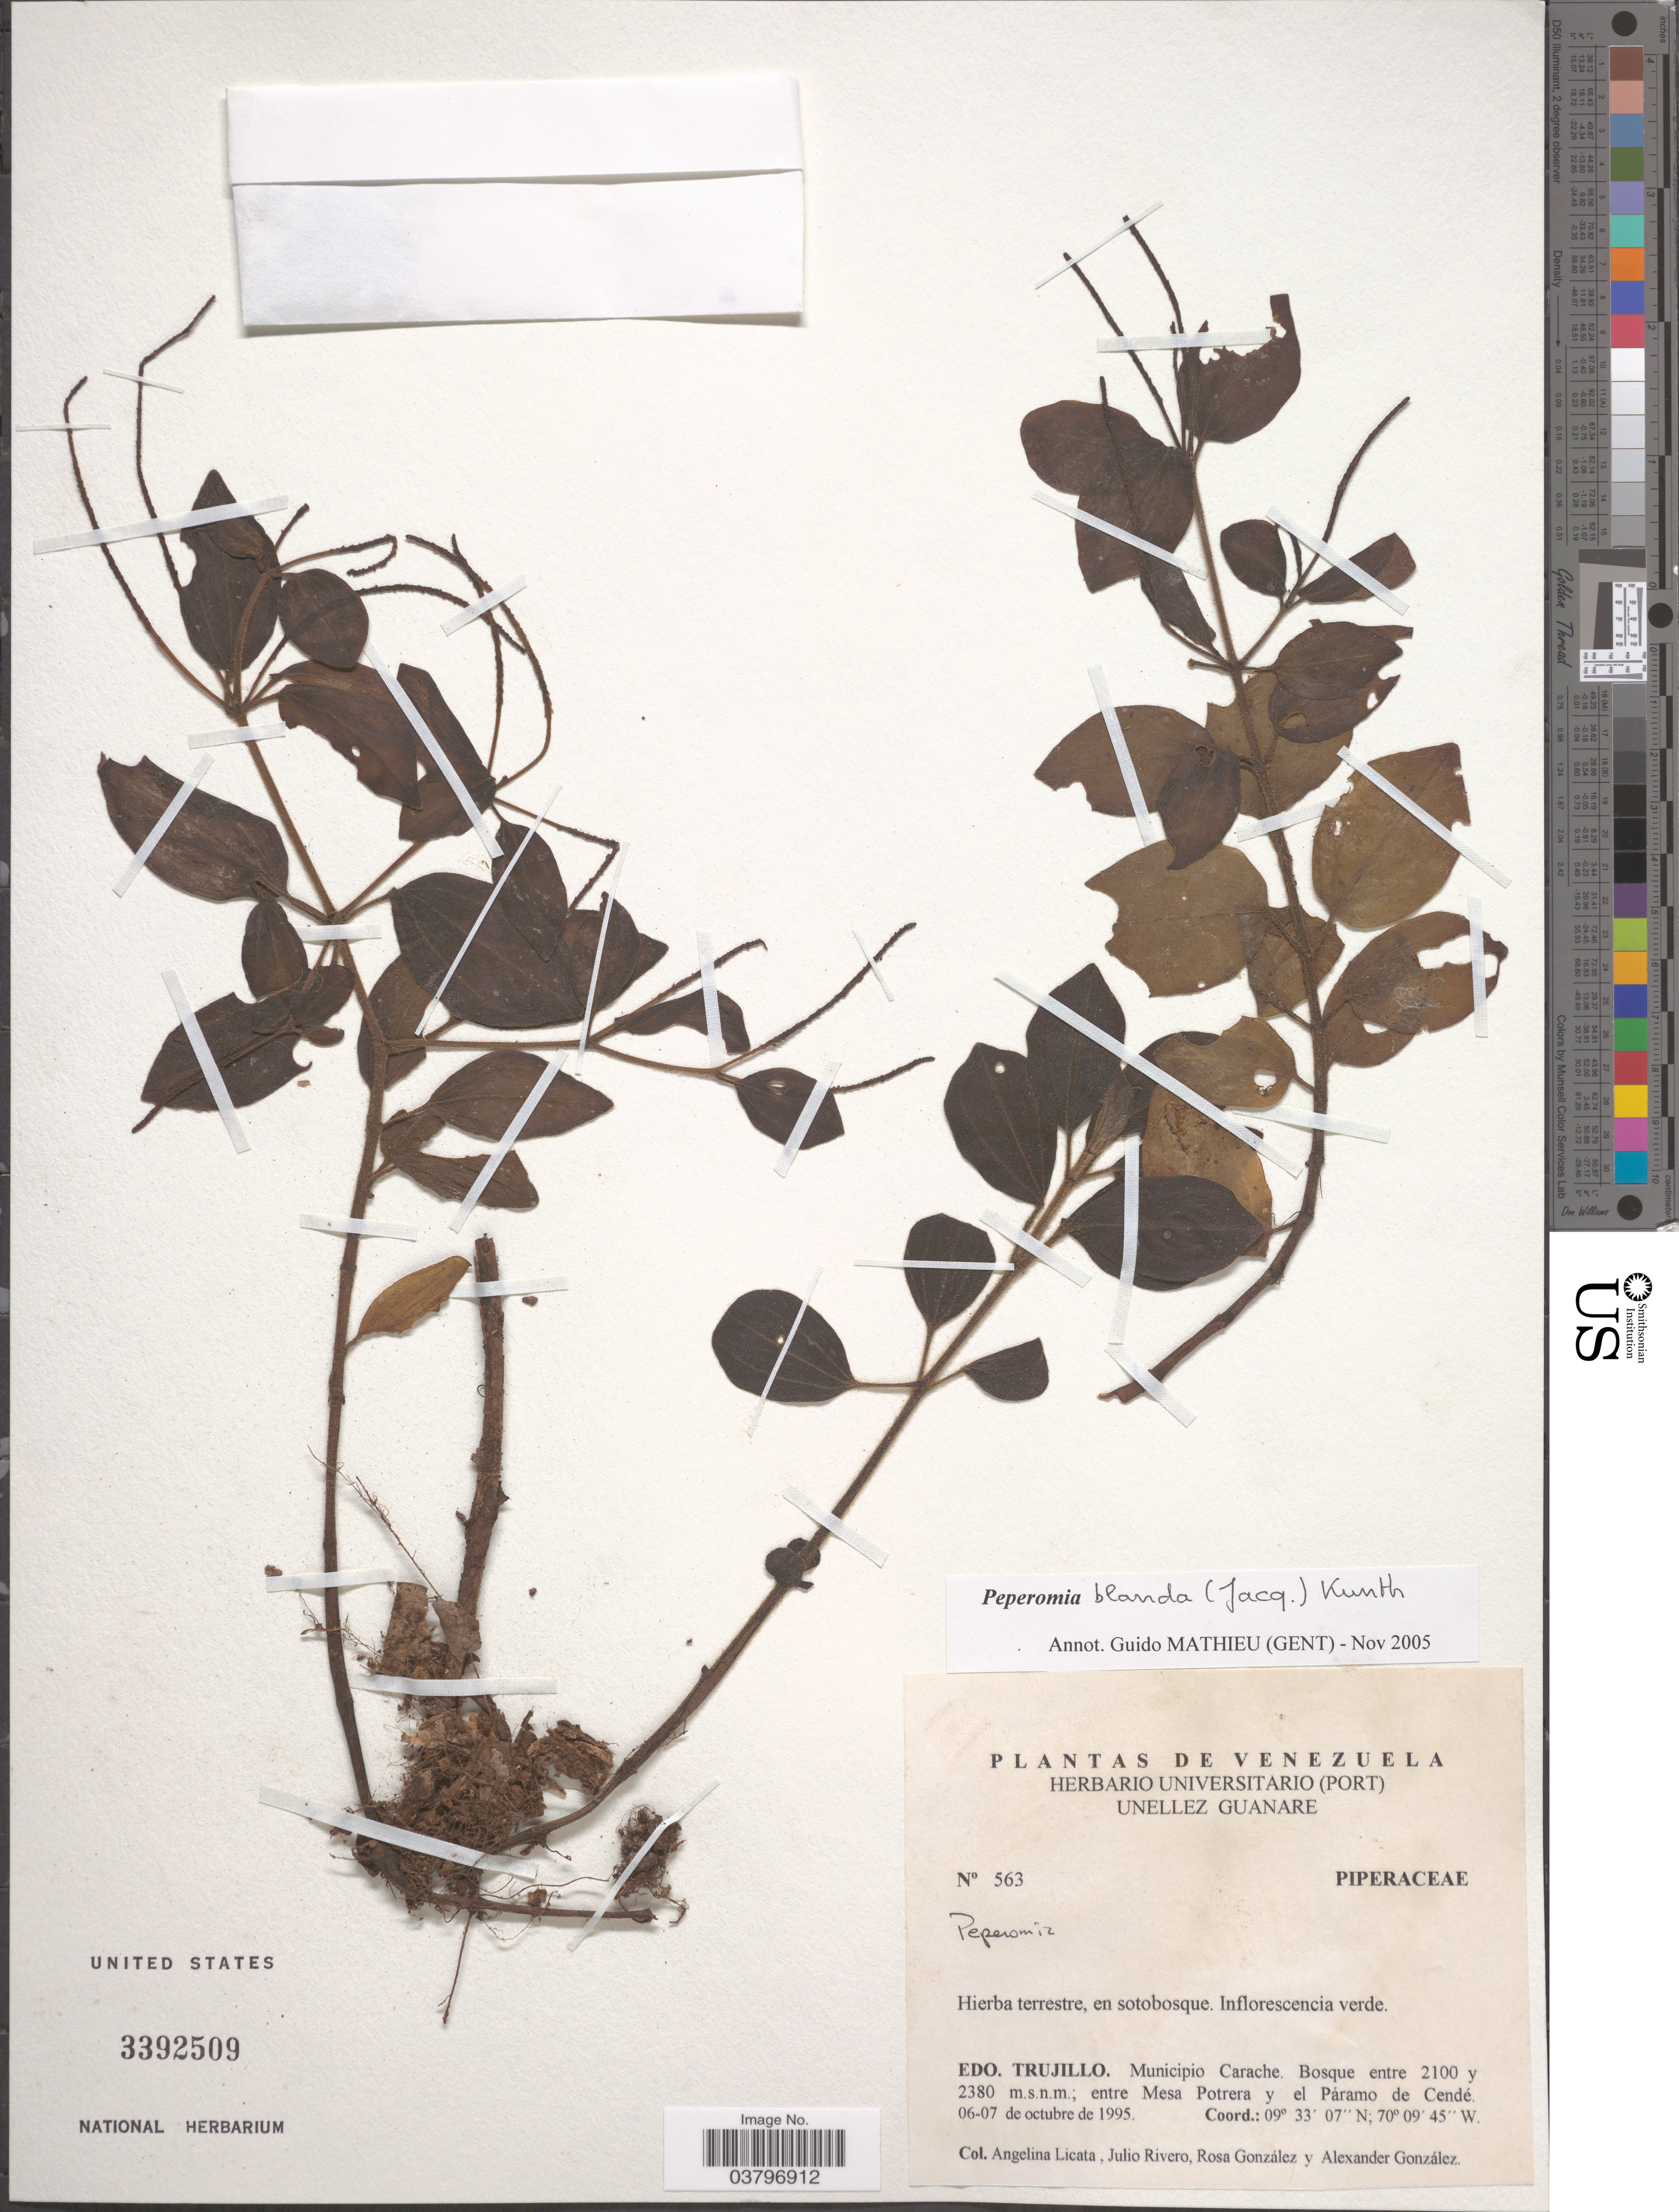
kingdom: Plantae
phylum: Tracheophyta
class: Magnoliopsida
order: Piperales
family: Piperaceae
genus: Peperomia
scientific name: Peperomia blanda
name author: (Jacq.) Kunth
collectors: A. Licata, J. Rivero, R. González & A. C. González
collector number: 563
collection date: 1995-10-06/1995-10-07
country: Venezuela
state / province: Trujillo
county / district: Carache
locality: Mesa Portera y el Páramo de Cendé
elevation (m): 2100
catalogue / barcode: US 3392509